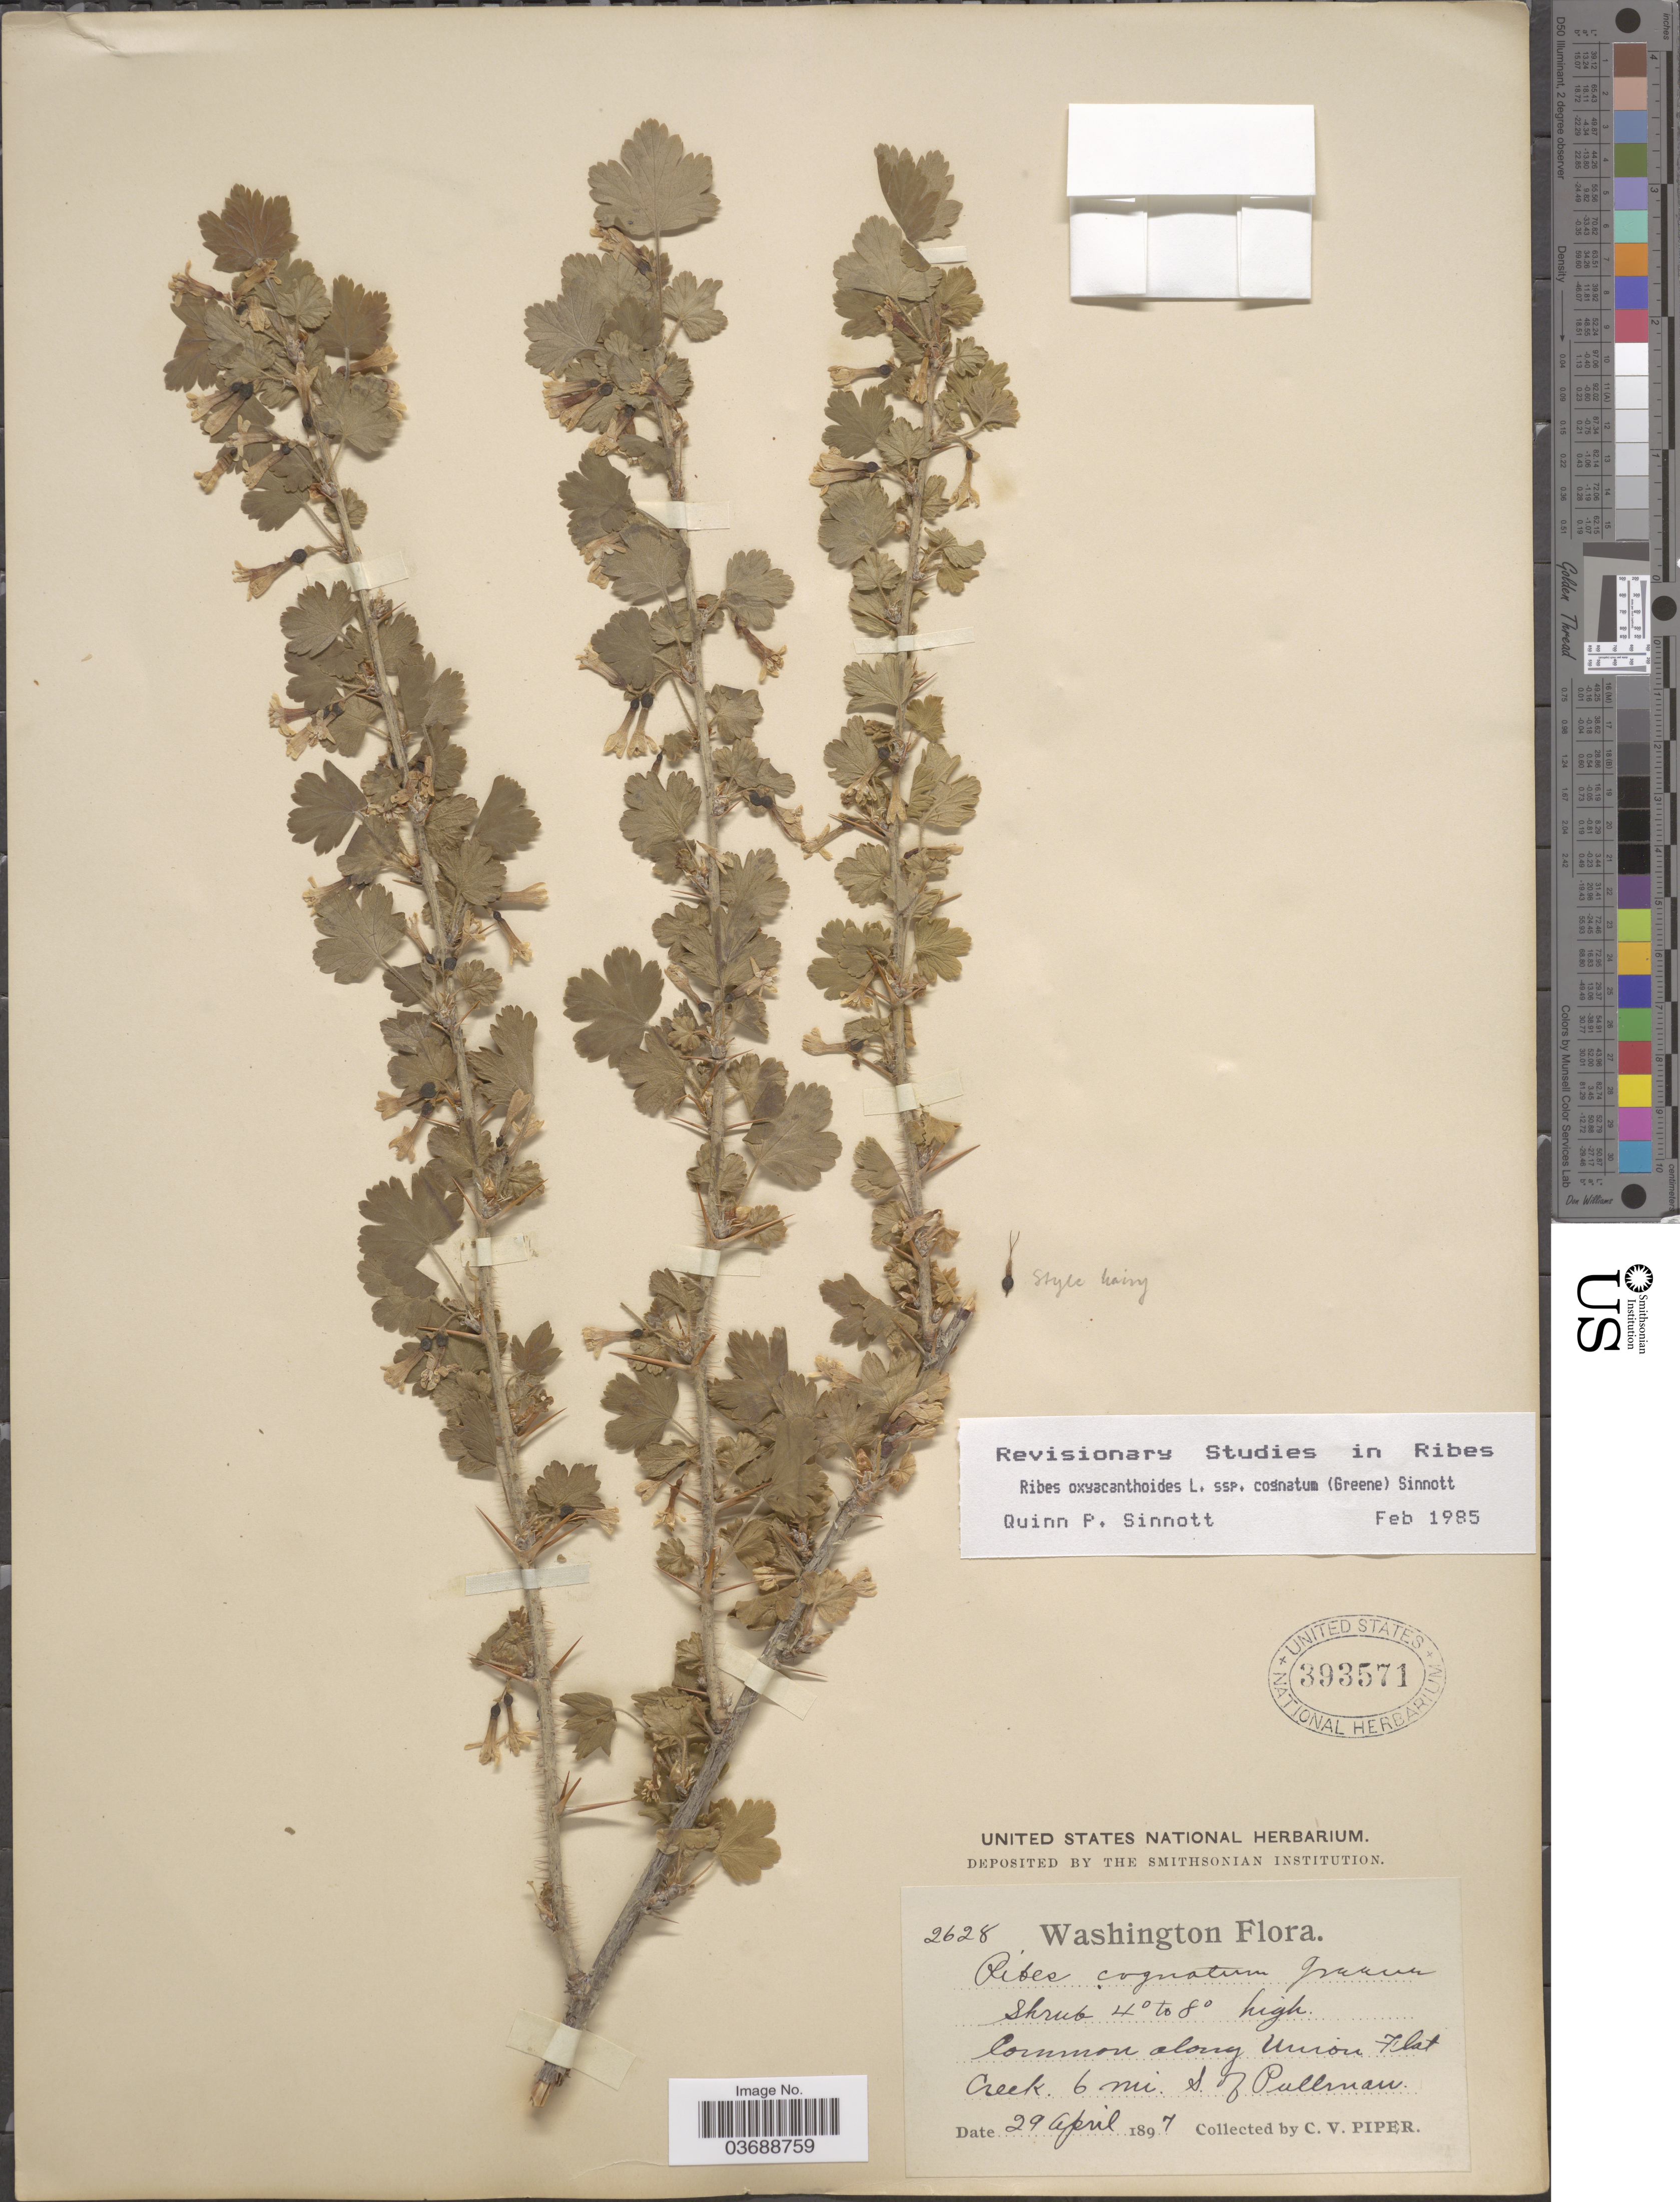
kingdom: Plantae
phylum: Tracheophyta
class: Magnoliopsida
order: Saxifragales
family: Grossulariaceae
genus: Ribes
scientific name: Ribes oxyacanthoides var. cognatum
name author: (Greene) Morin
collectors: C. V. Piper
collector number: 2628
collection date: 1897-04-29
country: United States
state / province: Washington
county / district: Whitman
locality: Common along Union Flat Creek. 6 mi. S. of Pullman.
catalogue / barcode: US 393571